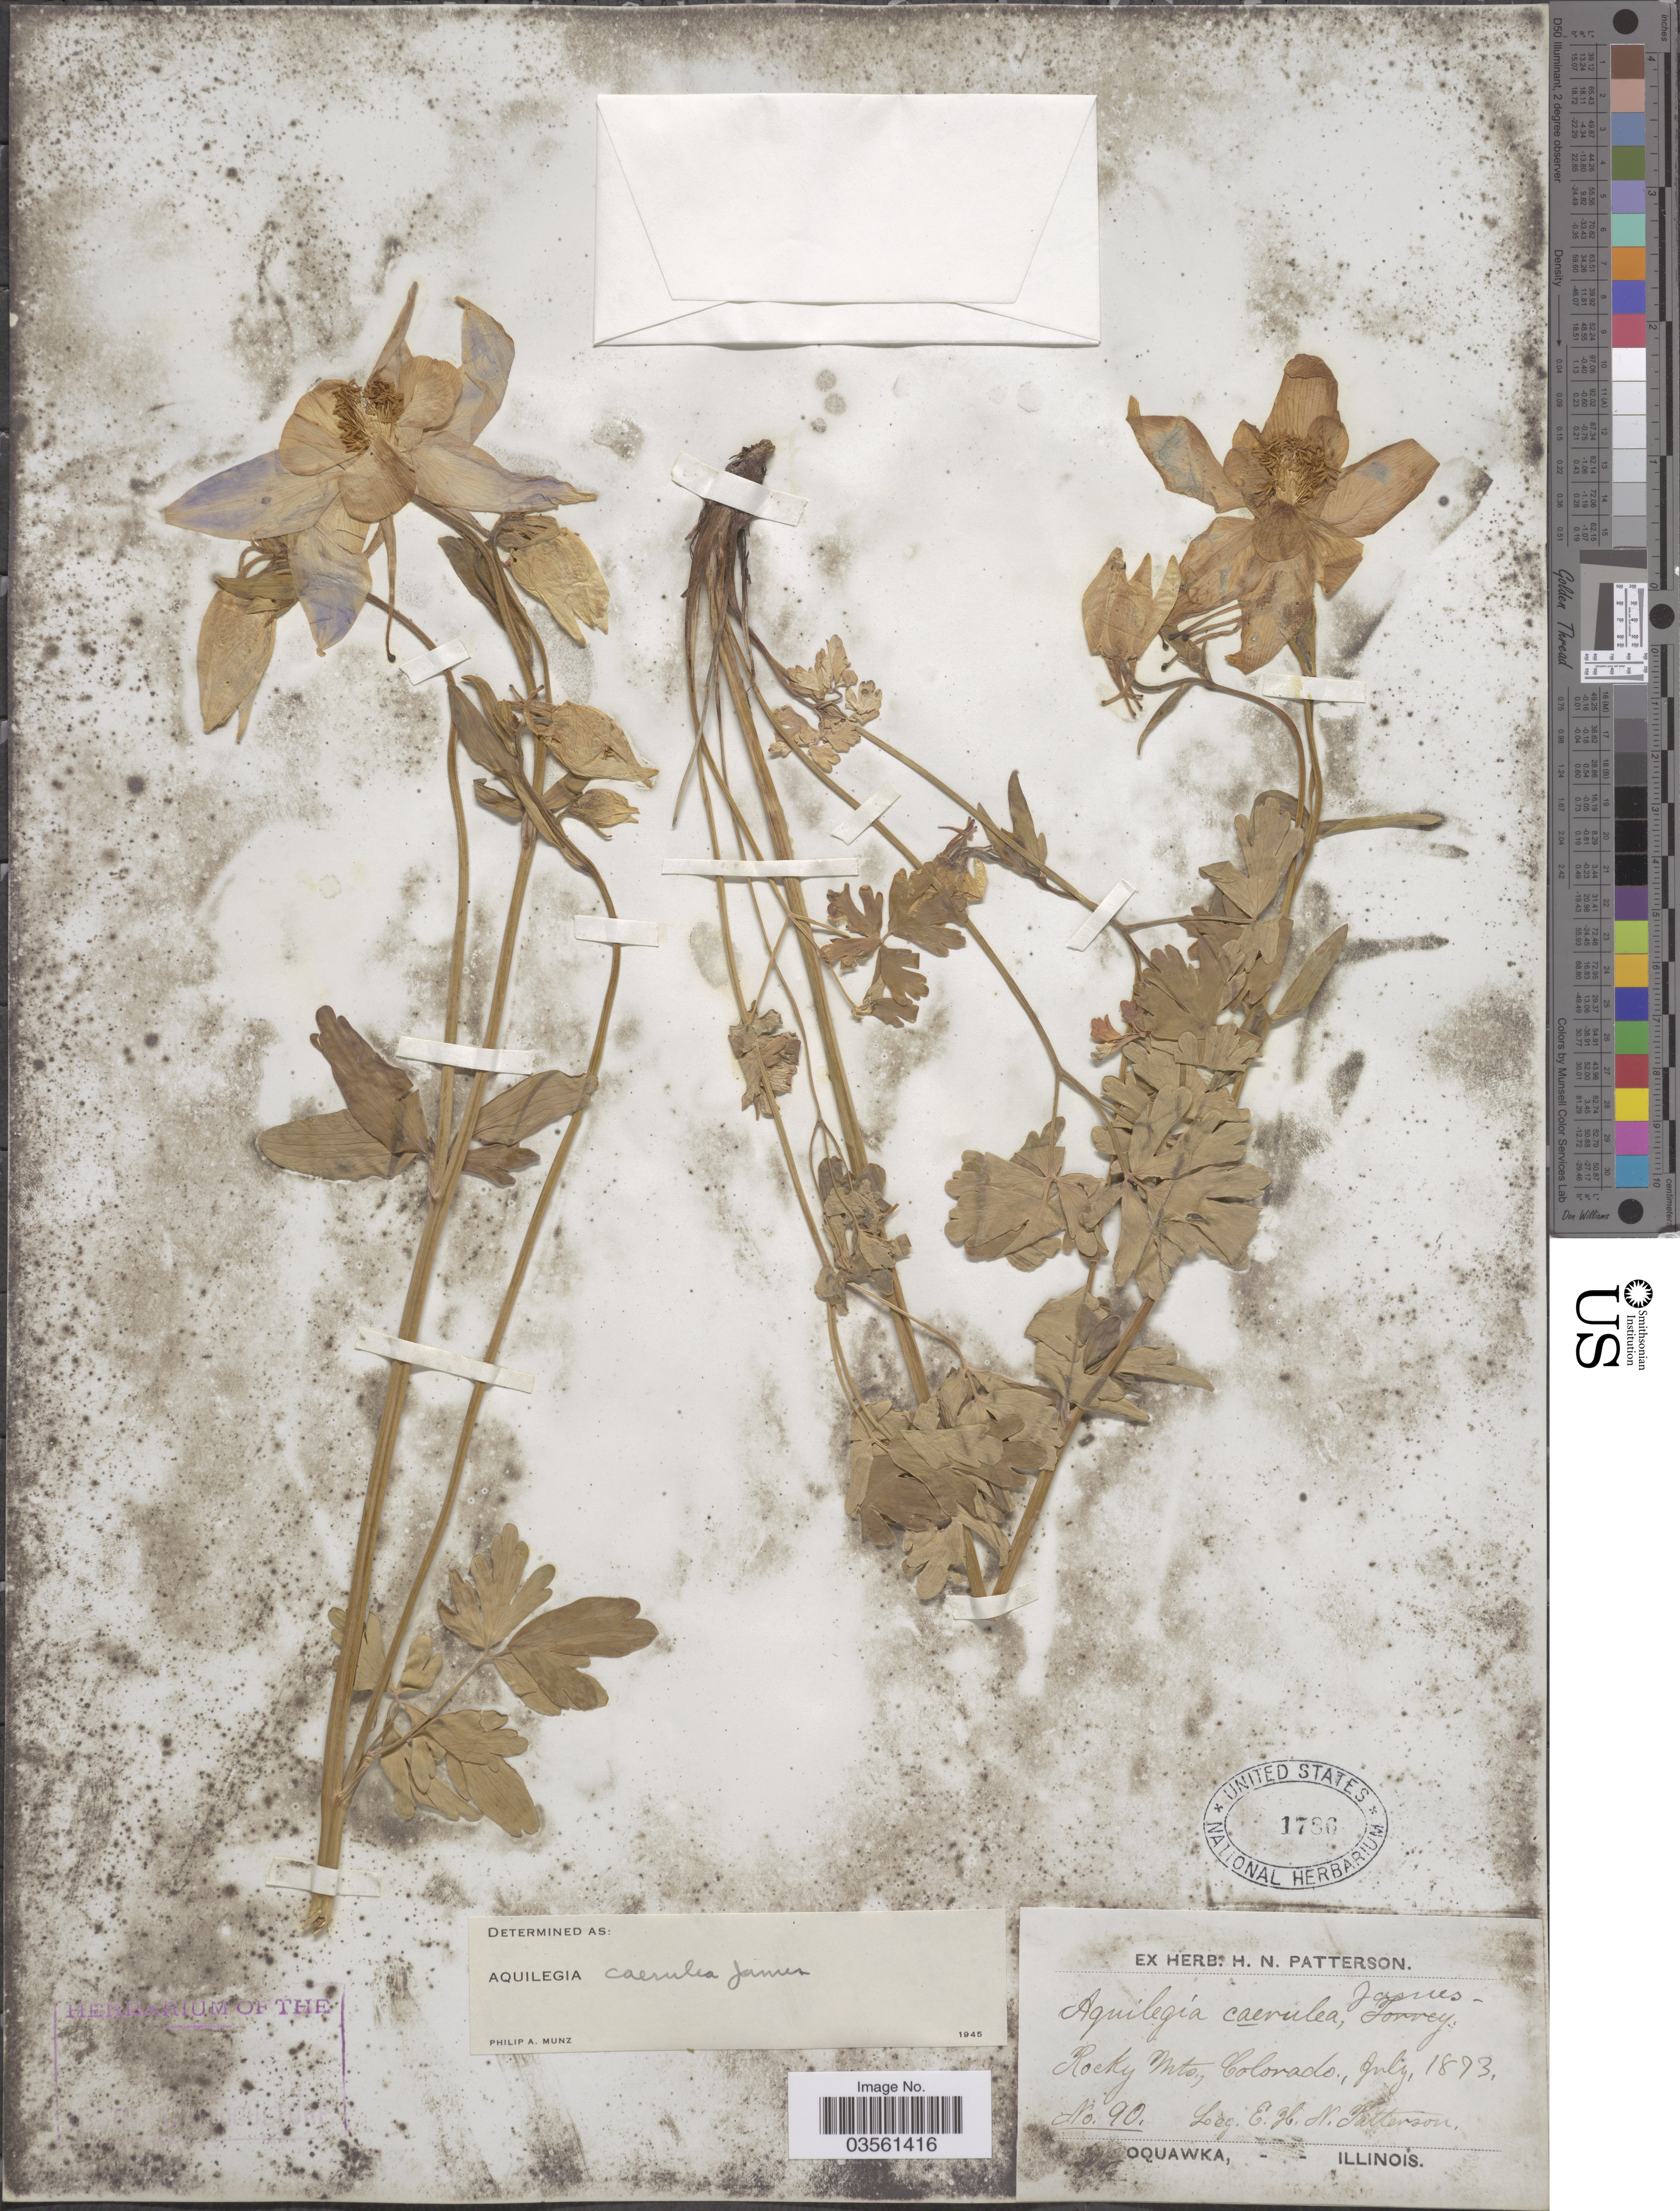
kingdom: Plantae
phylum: Tracheophyta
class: Magnoliopsida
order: Ranunculales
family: Ranunculaceae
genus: Aquilegia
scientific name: Aquilegia coerulea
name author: E. James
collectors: H. N. Patterson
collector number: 90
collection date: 1873-07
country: United States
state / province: Colorado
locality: Rocky Mts.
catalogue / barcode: US 1786